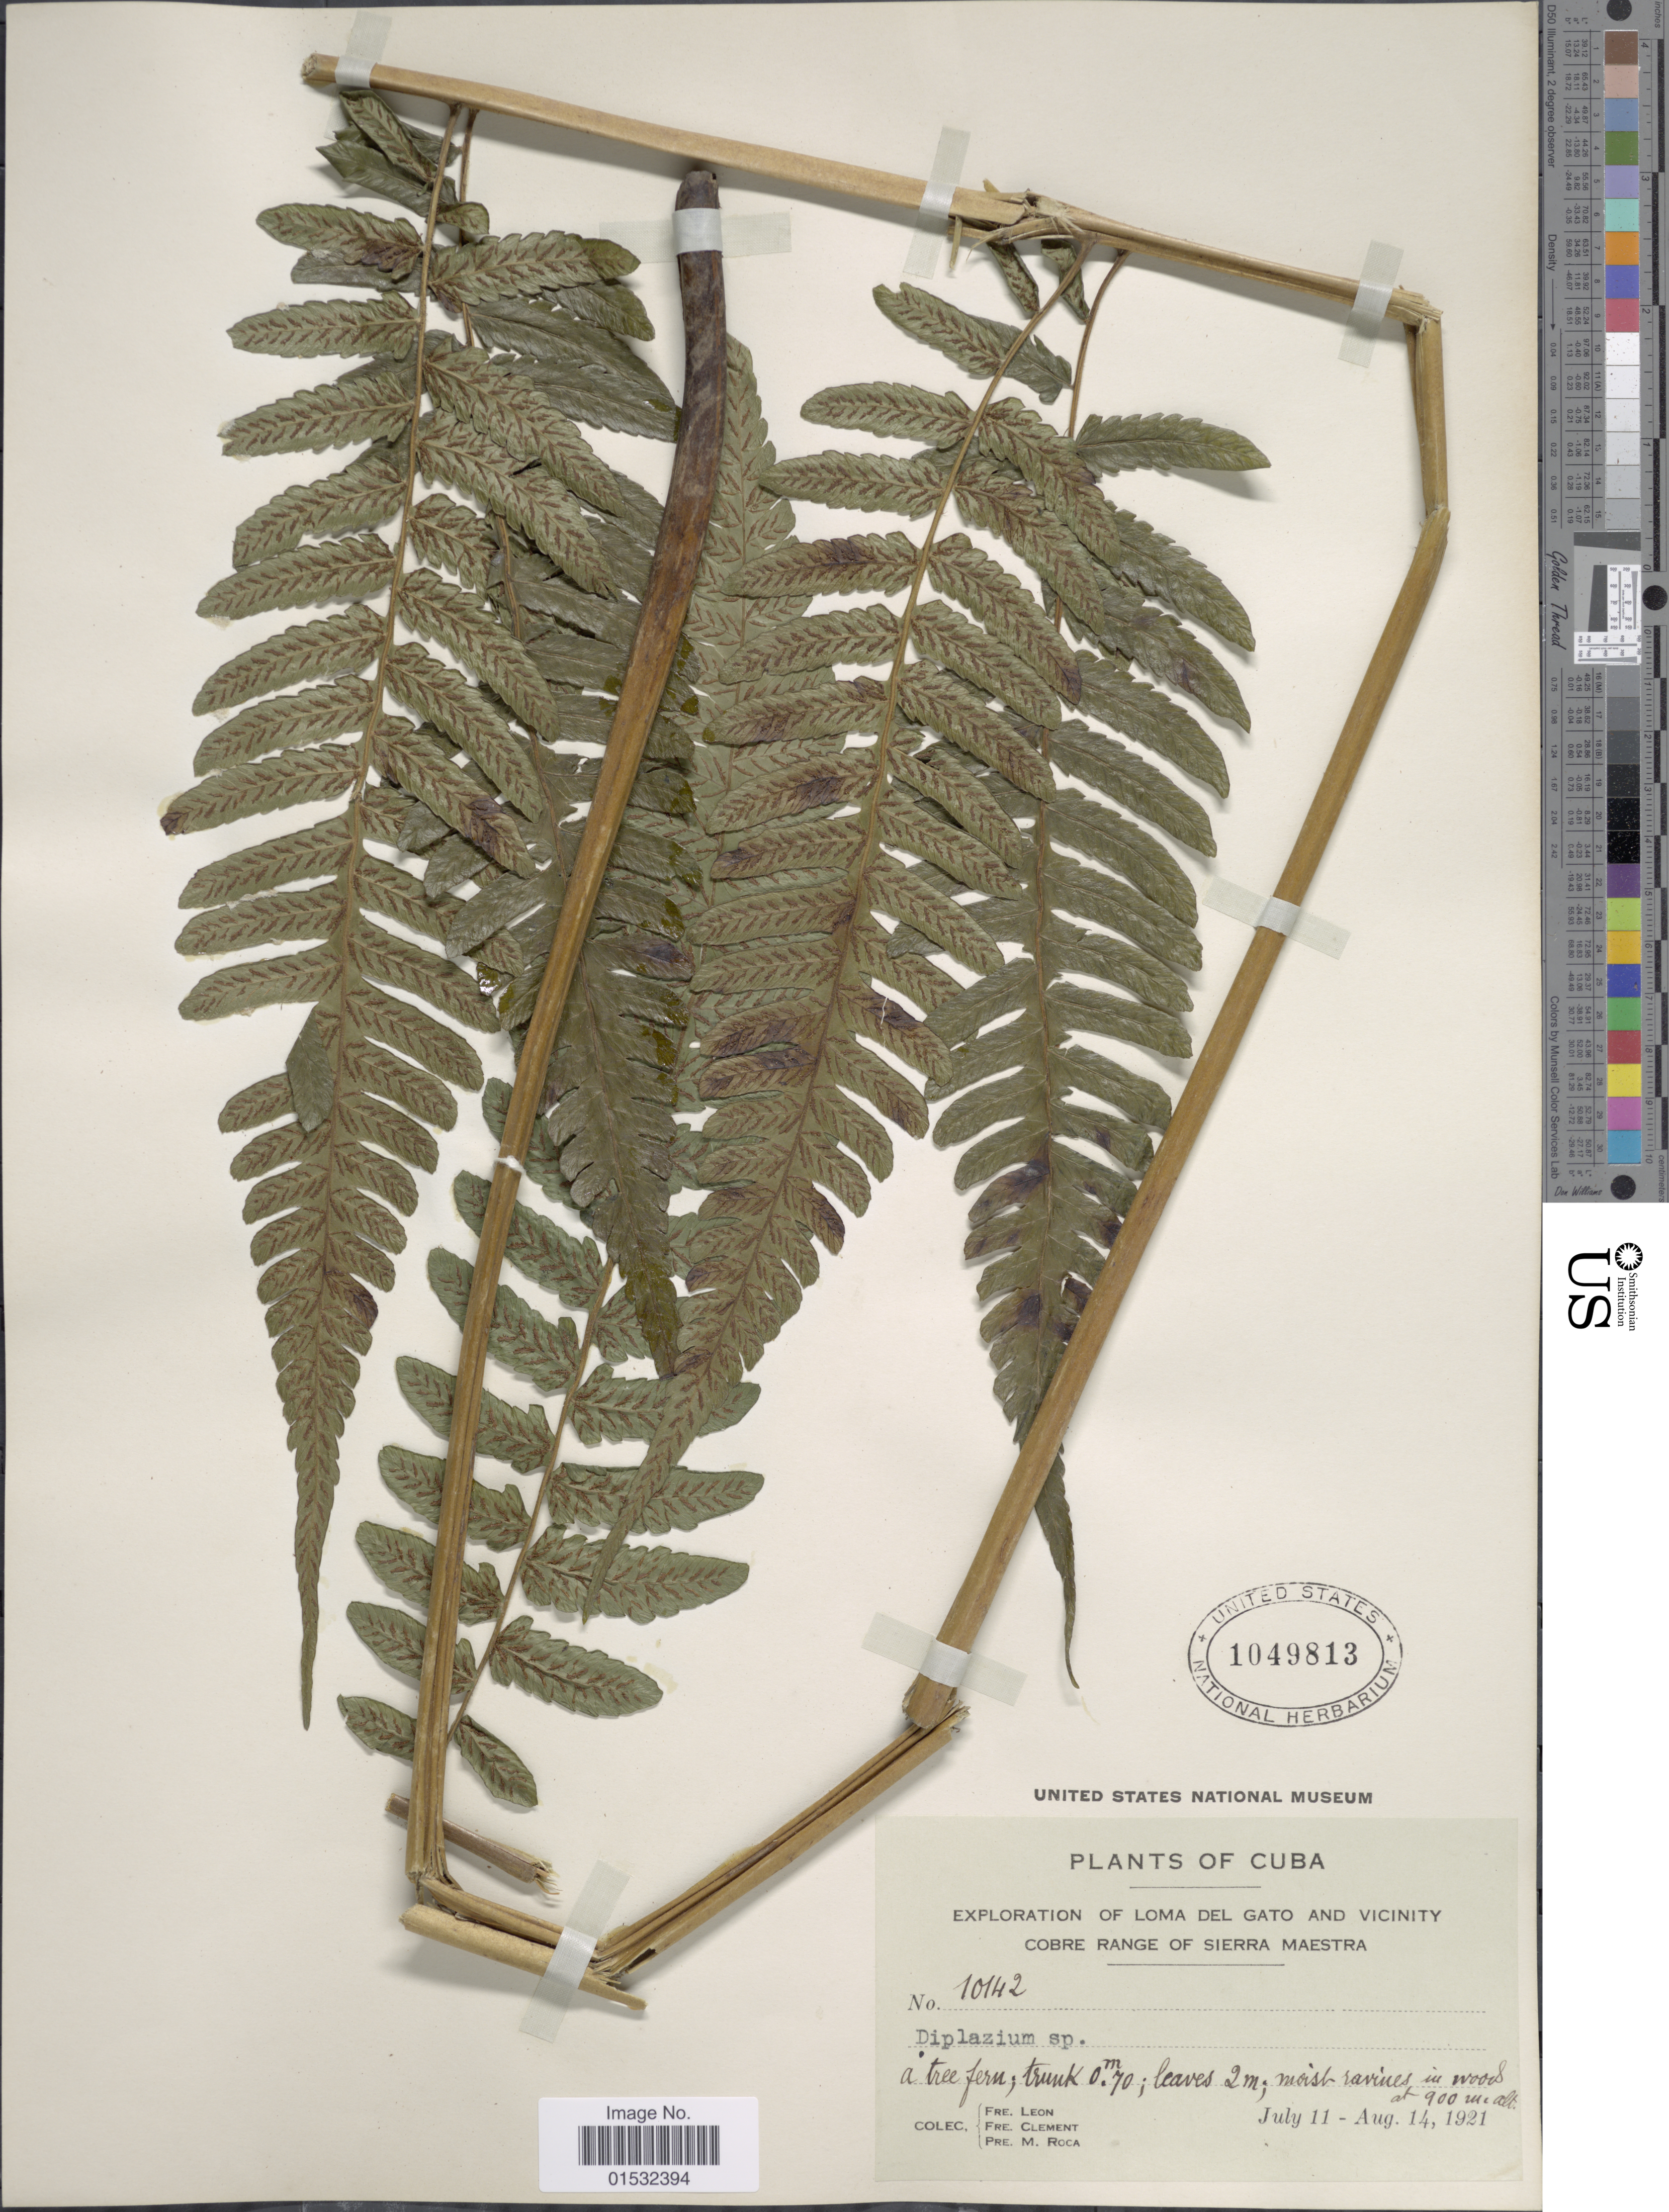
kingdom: Plantae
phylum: Tracheophyta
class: Polypodiopsida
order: Polypodiales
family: Athyriaceae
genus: Diplazium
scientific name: Diplazium striatum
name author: (L.) C. Presl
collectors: Bro. León, B. Clement & M. Roca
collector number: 10142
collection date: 1921-07-11/1921-08-14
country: Cuba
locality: Loma del Gato and vicinity Cobre Range of Sierra Maestra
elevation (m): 900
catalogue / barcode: US 1049813